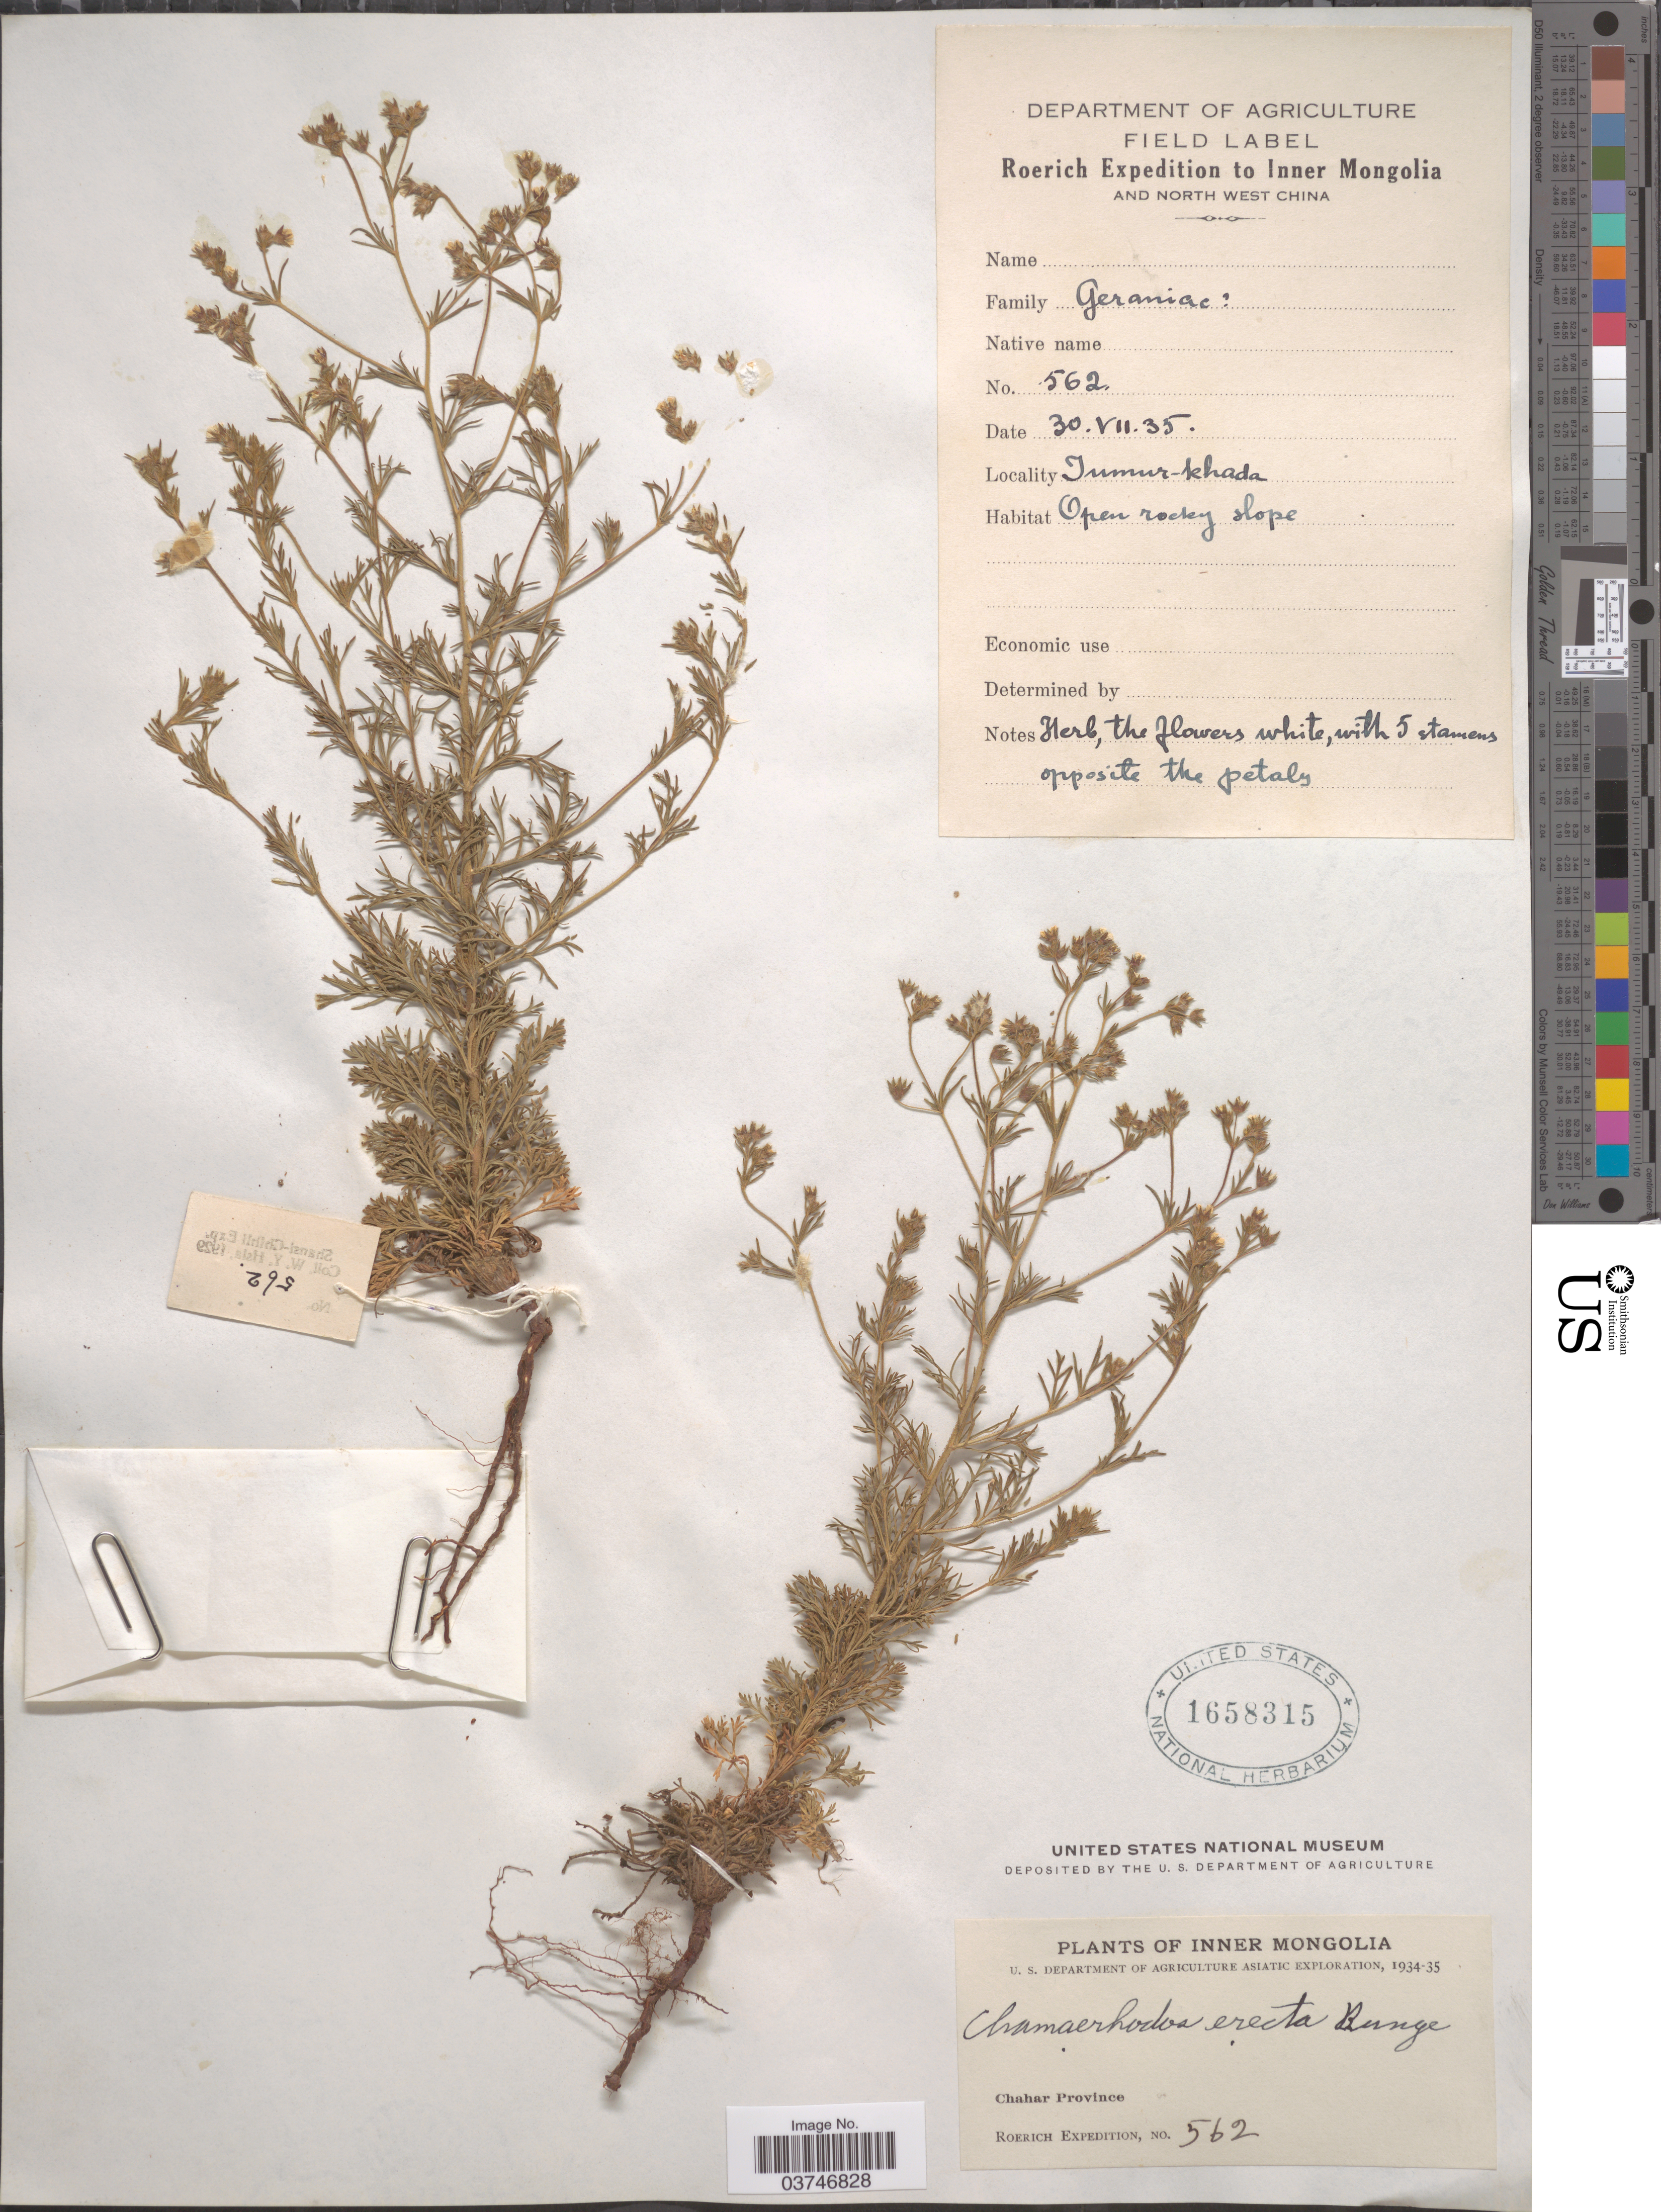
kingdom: Plantae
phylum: Tracheophyta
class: Magnoliopsida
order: Rosales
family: Rosaceae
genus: Chamaerhodos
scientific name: Chamaerhodos erecta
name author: (L.) Bunge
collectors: Roerich Expedition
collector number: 562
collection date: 1935-07-30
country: China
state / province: Nei Monggol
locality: Inner Mongolia. Chahar Province. Tumur-khada.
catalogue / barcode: US 1658315